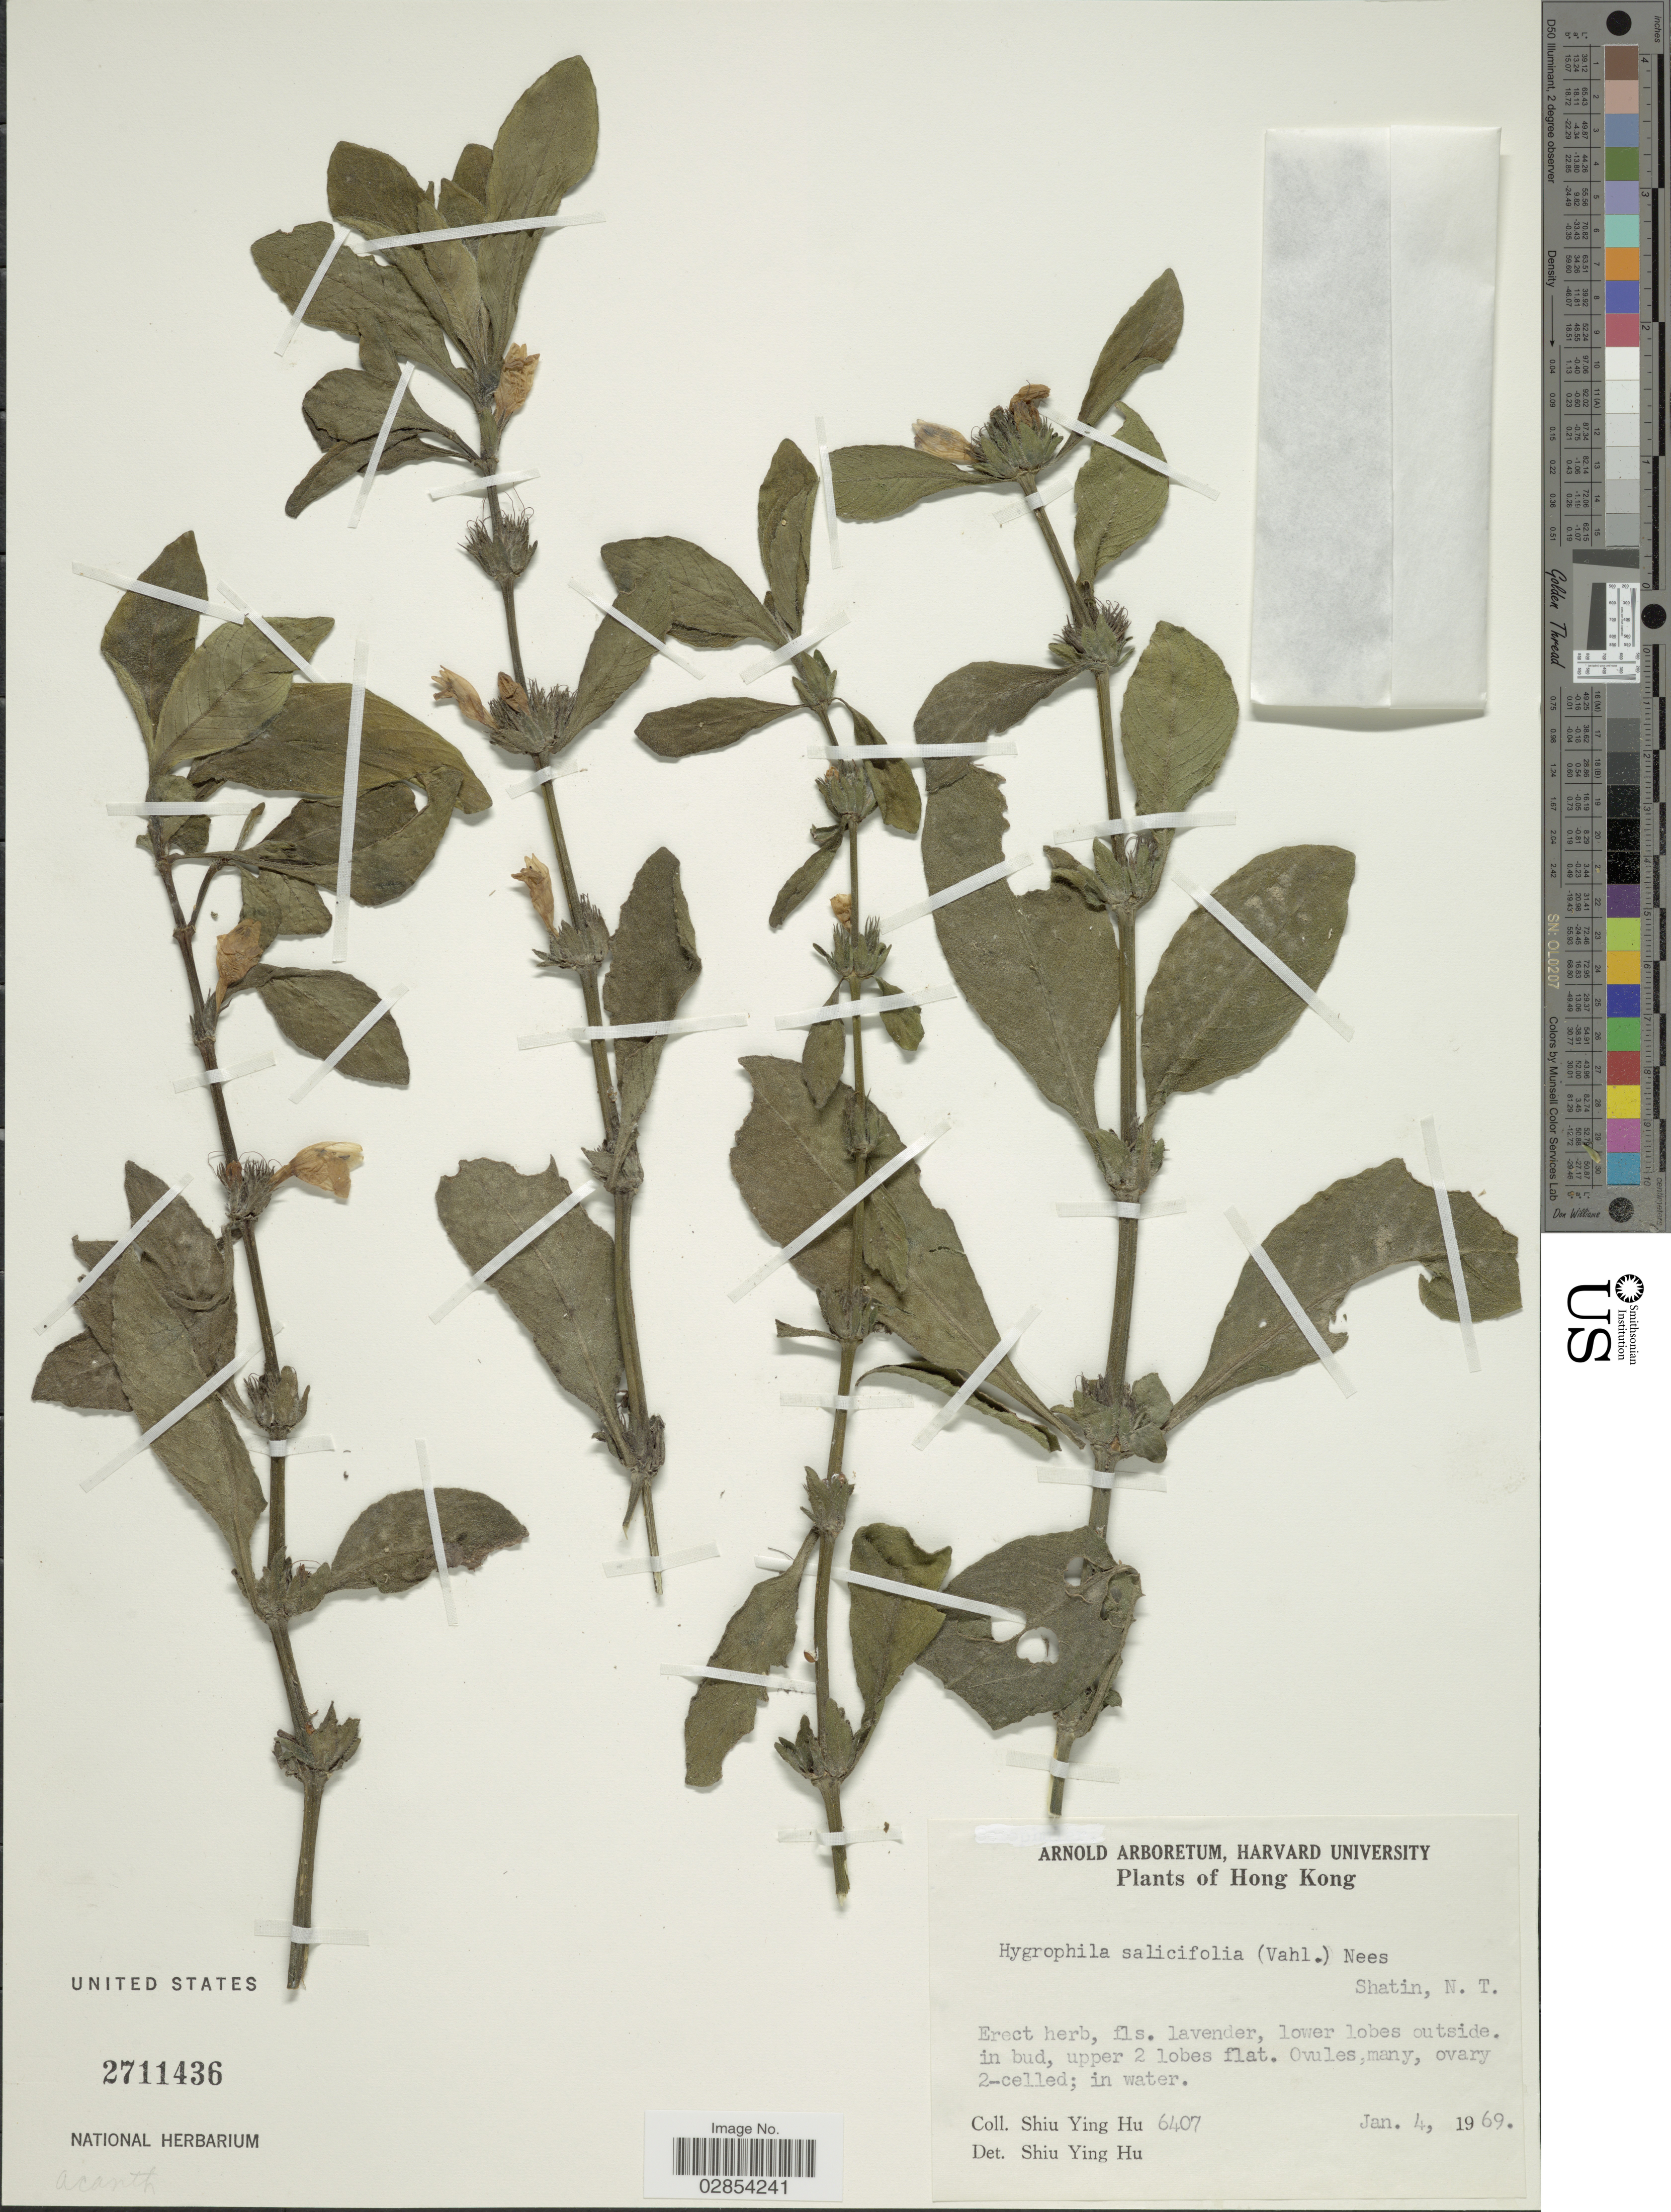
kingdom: Plantae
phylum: Tracheophyta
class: Magnoliopsida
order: Lamiales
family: Acanthaceae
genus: Hygrophila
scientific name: Hygrophila salicifolia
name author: (Vahl) Nees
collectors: S. Y. Hu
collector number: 6407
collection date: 1969-01-04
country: China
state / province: Hong Kong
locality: Shatin, N. T.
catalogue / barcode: US 2711436